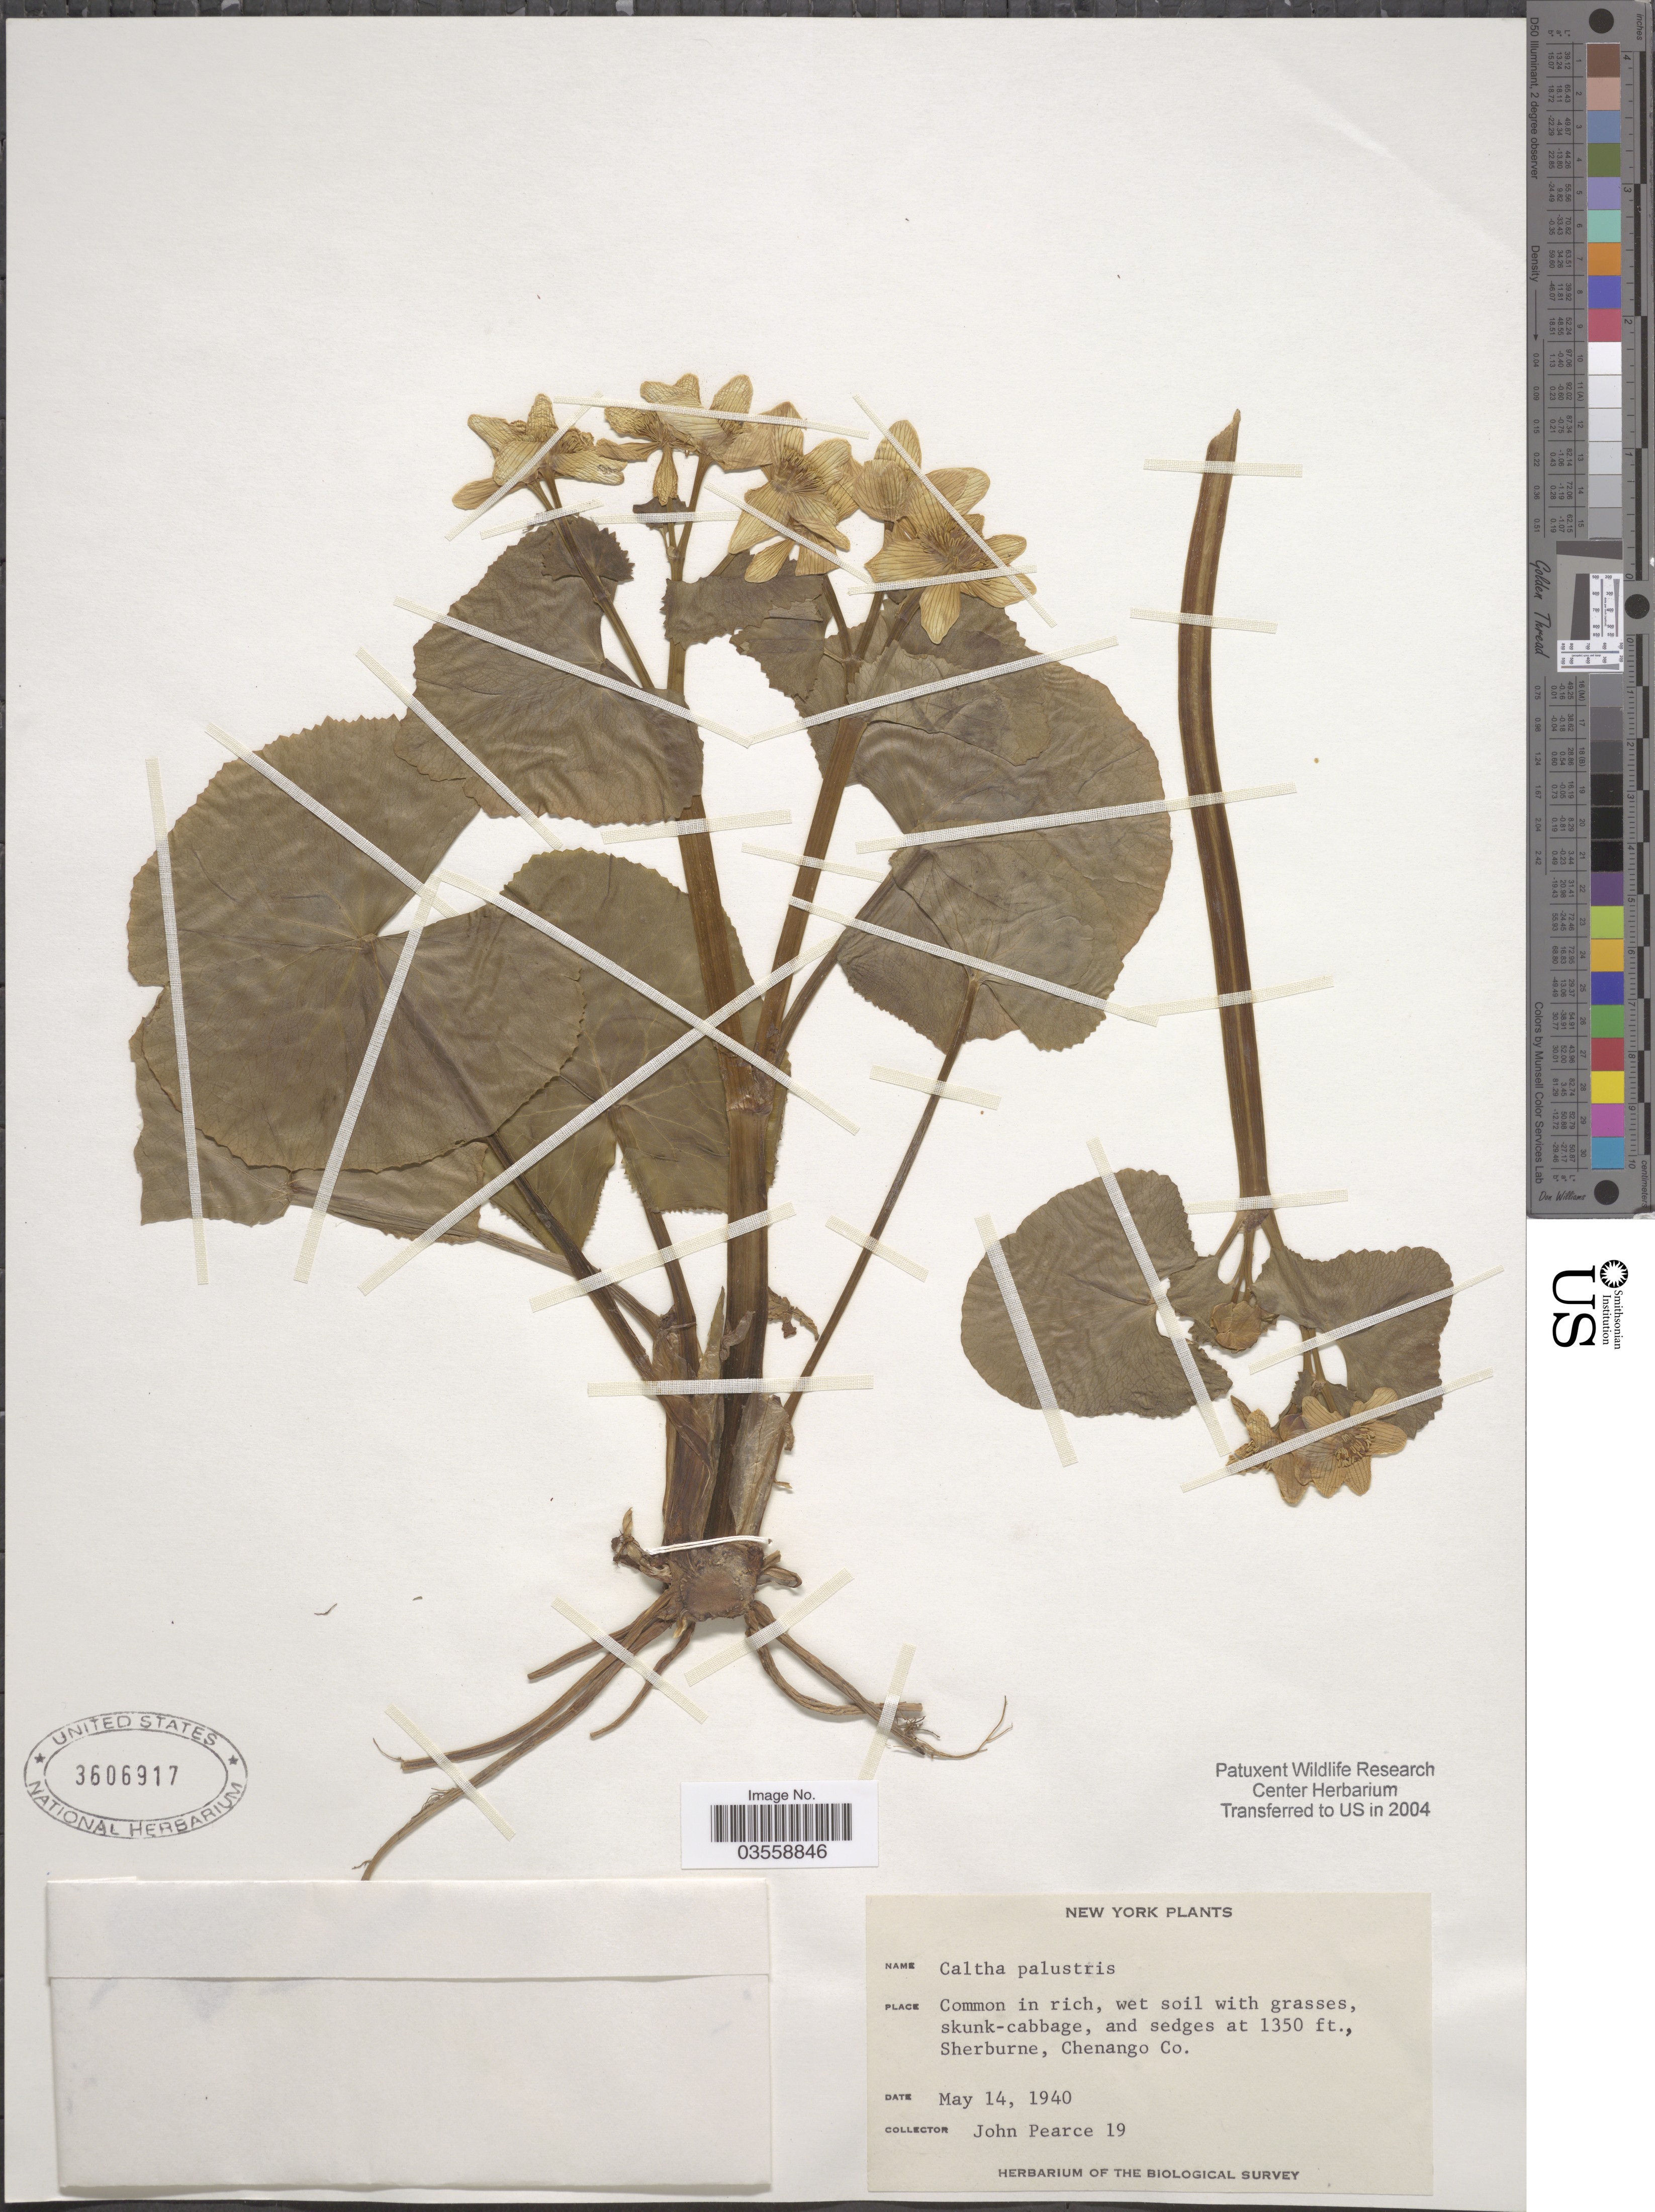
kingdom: Plantae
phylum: Tracheophyta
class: Magnoliopsida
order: Ranunculales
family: Ranunculaceae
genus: Caltha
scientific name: Caltha palustris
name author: L.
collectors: J. Pearce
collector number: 19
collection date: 1940-05-14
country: United States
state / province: New York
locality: Sherburne, Chenango Co.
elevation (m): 411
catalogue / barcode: US 3606917